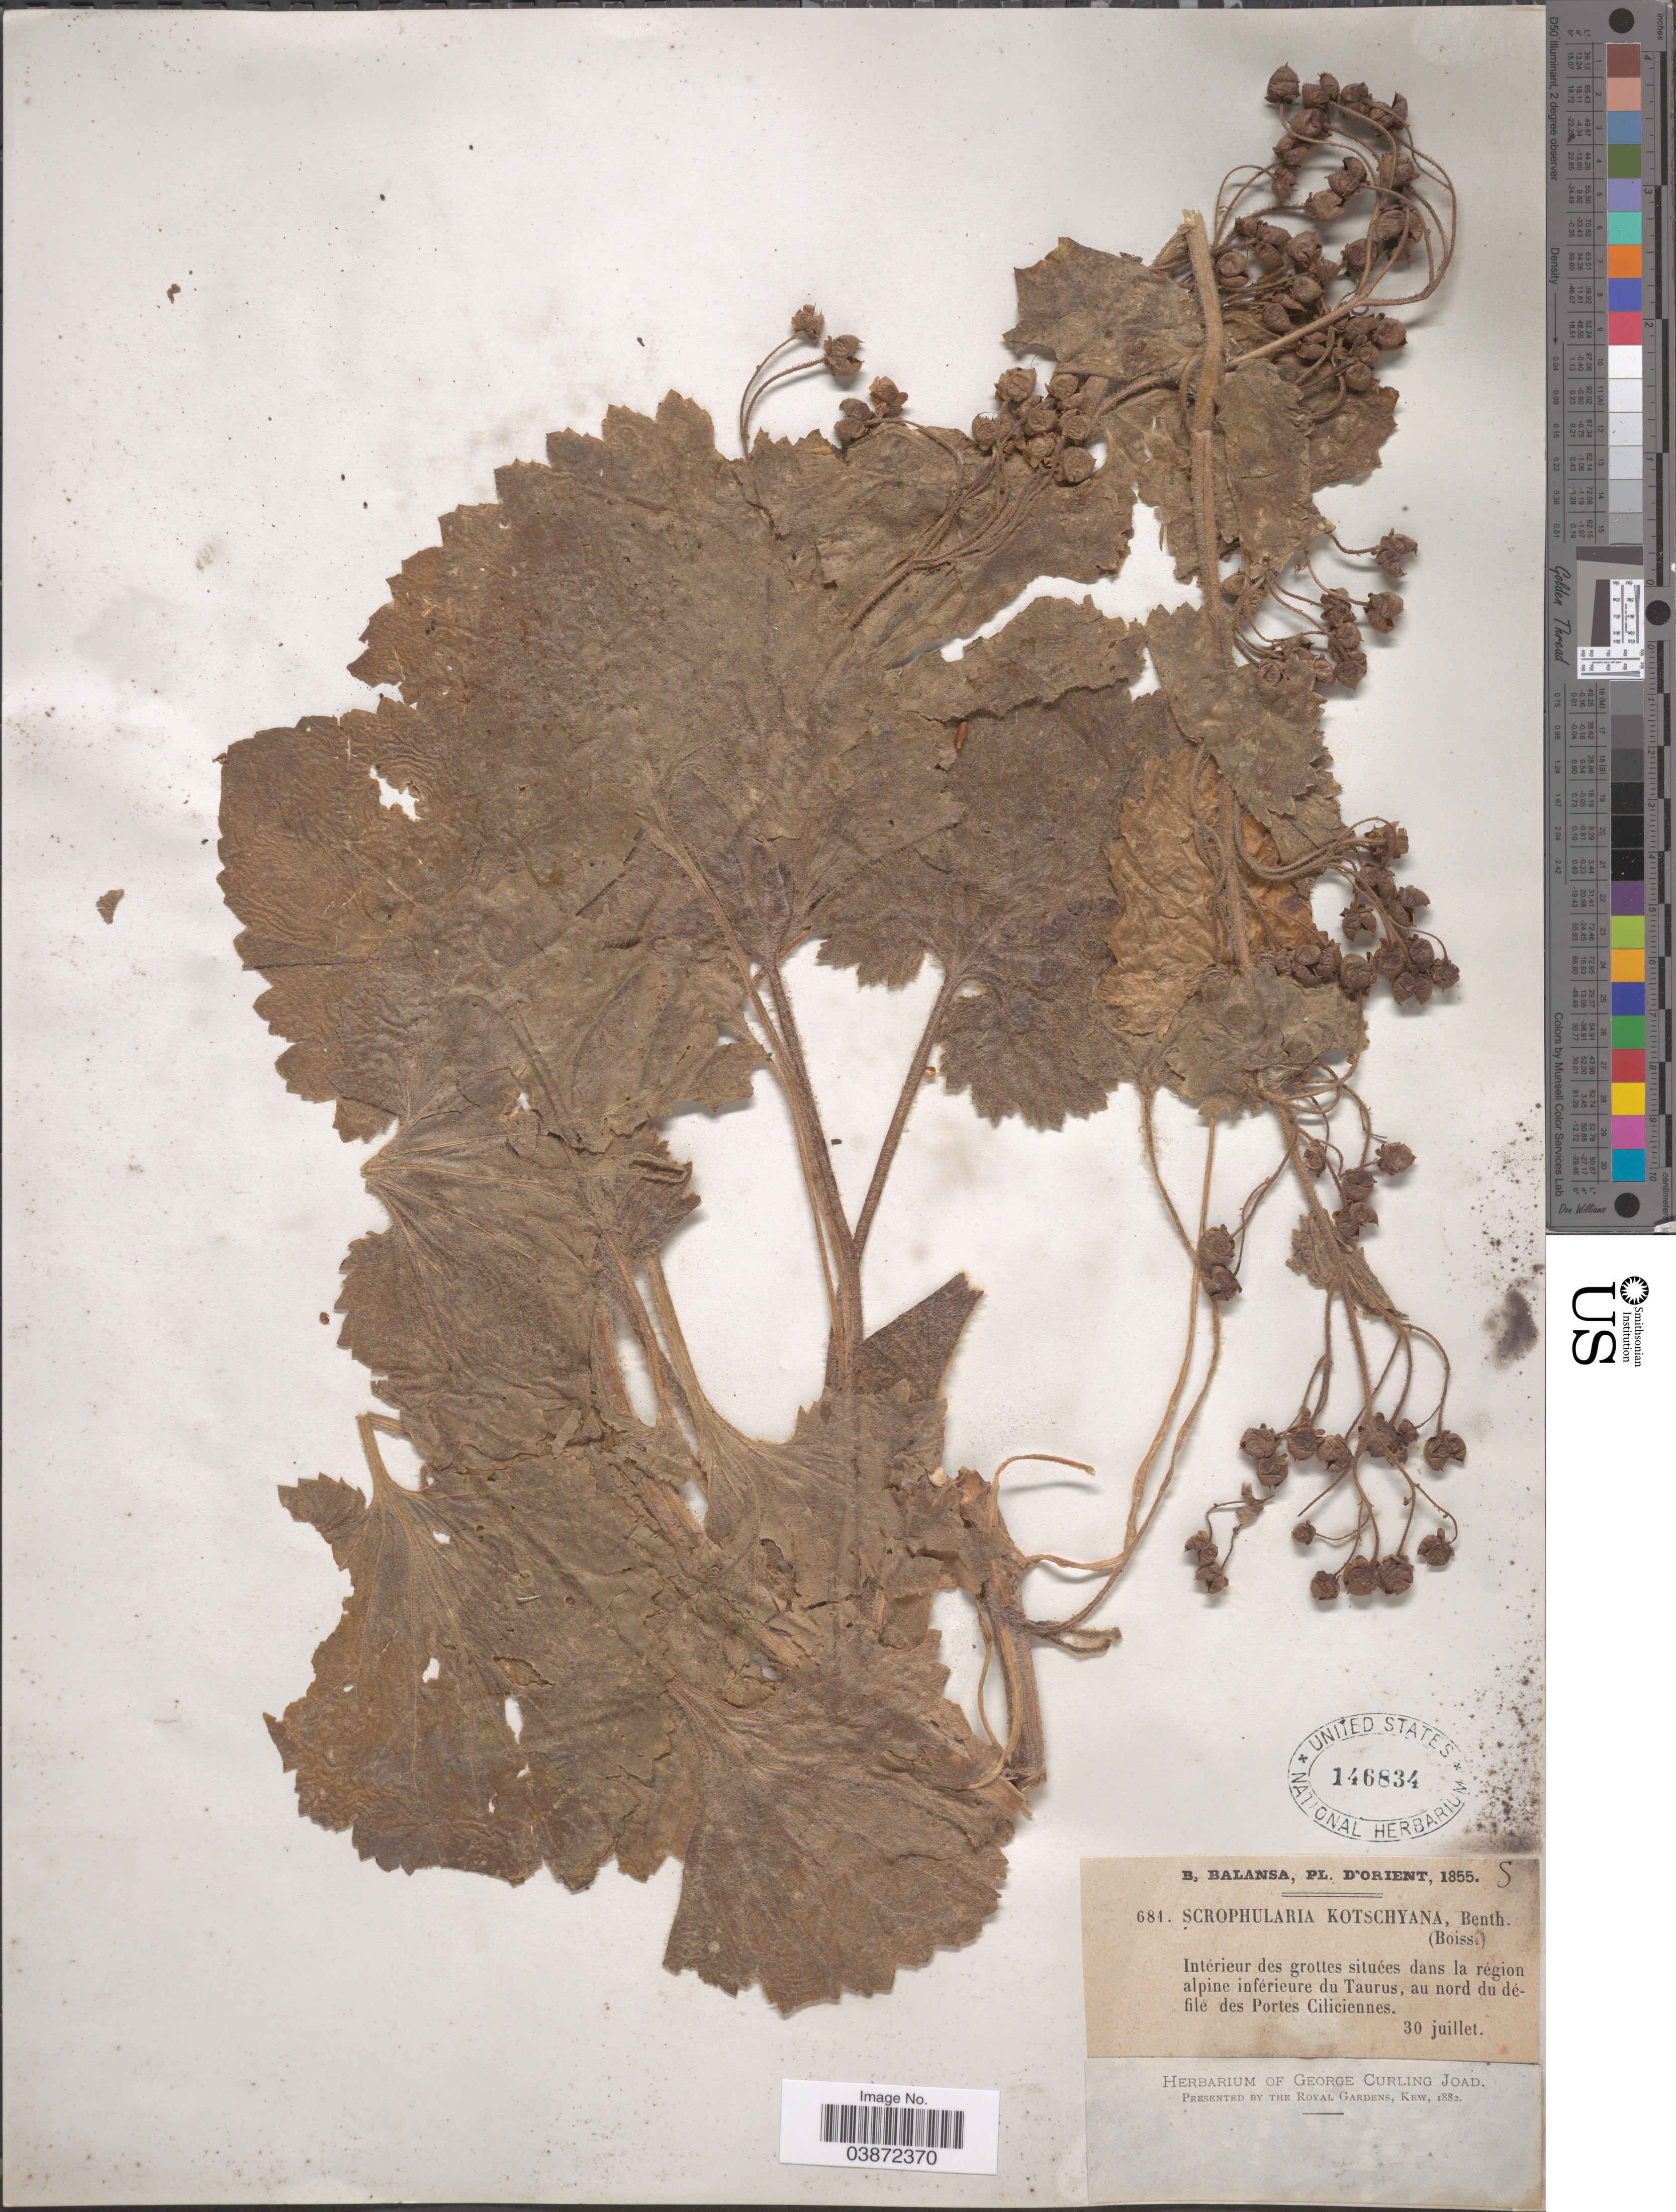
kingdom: Plantae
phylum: Tracheophyta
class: Magnoliopsida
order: Lamiales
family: Scrophulariaceae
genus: Scrophularia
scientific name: Scrophularia kotschyana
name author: Benth.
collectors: B. Balansa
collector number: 681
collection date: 1855-07-30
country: Turkey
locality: D'Orient. Intérieur des grottes situées dans la région alpine inférieure du Taurus, au nord du défile des Portes Ciliciennes.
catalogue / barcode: US 146834